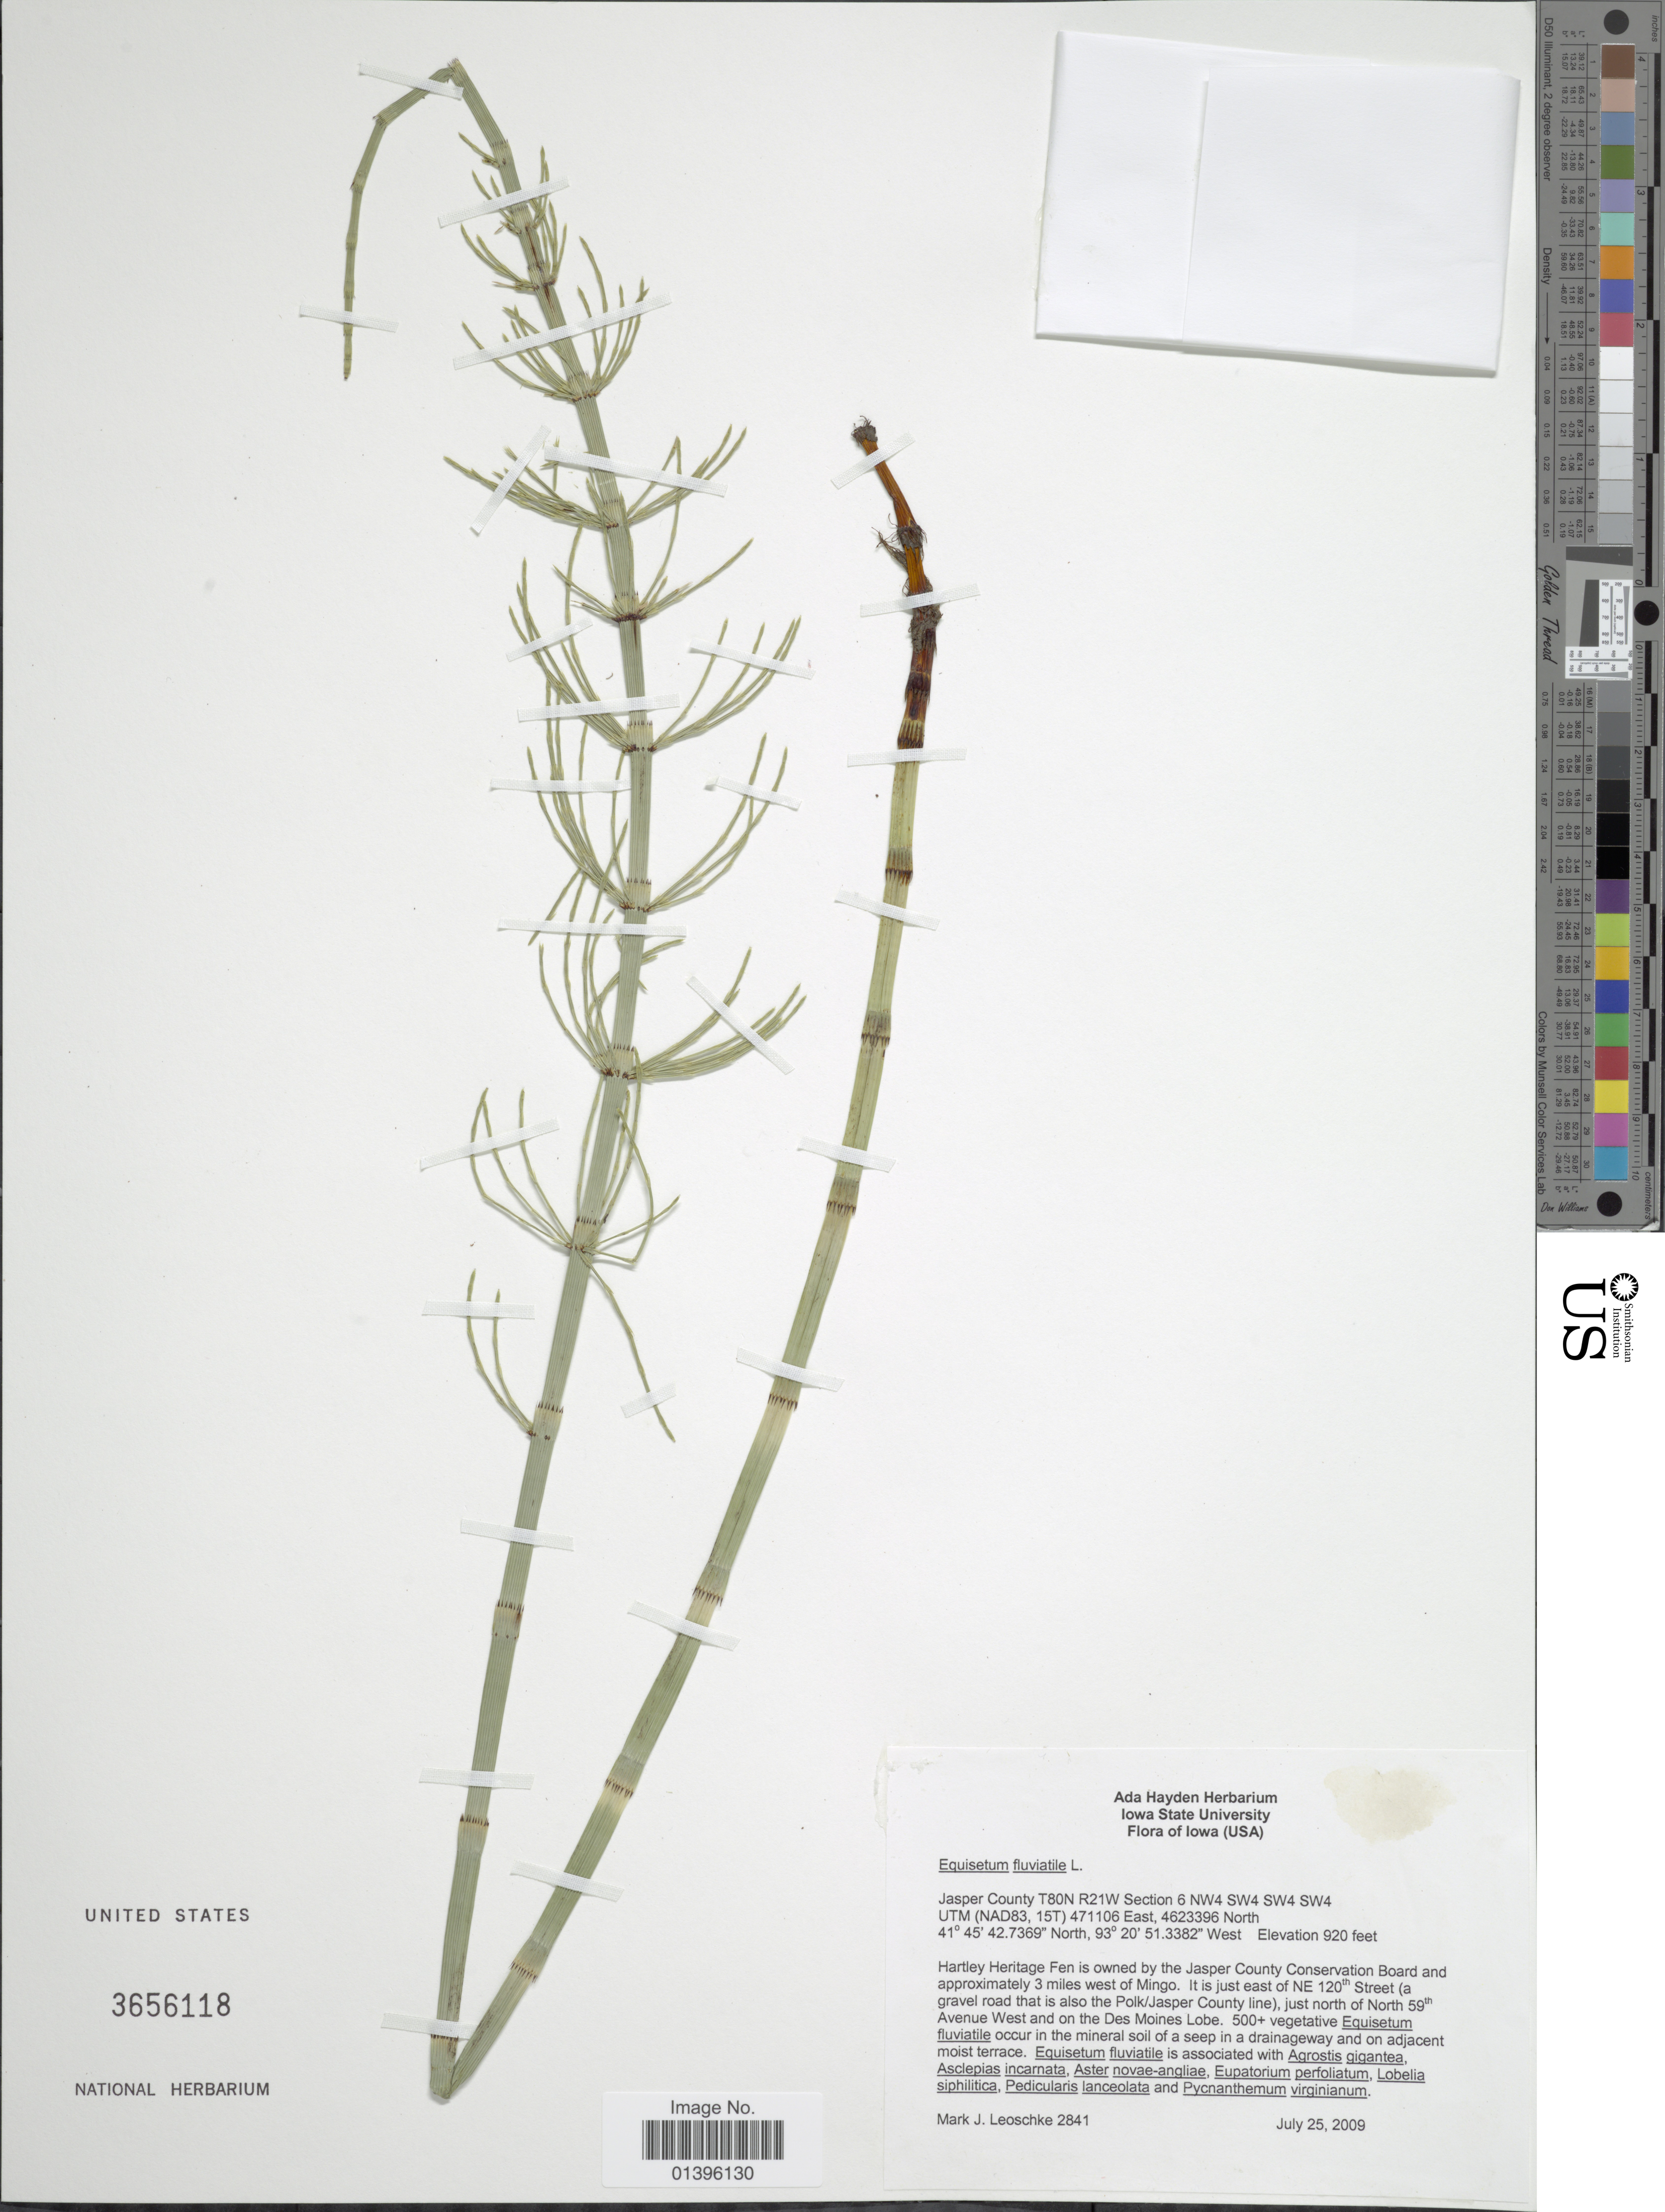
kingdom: Plantae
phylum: Tracheophyta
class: Polypodiopsida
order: Equisetales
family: Equisetaceae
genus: Equisetum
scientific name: Equisetum fluviatile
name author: L.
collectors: M. J. Leoschke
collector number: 2841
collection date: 2009-07-25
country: United States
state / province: Iowa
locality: Jasper County T80N R21W Section 6 NW4 SW4 SW4 SW4 UTM (NAD83, 15T) 471106 East, 4623396 North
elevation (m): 280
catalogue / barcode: US 3656118